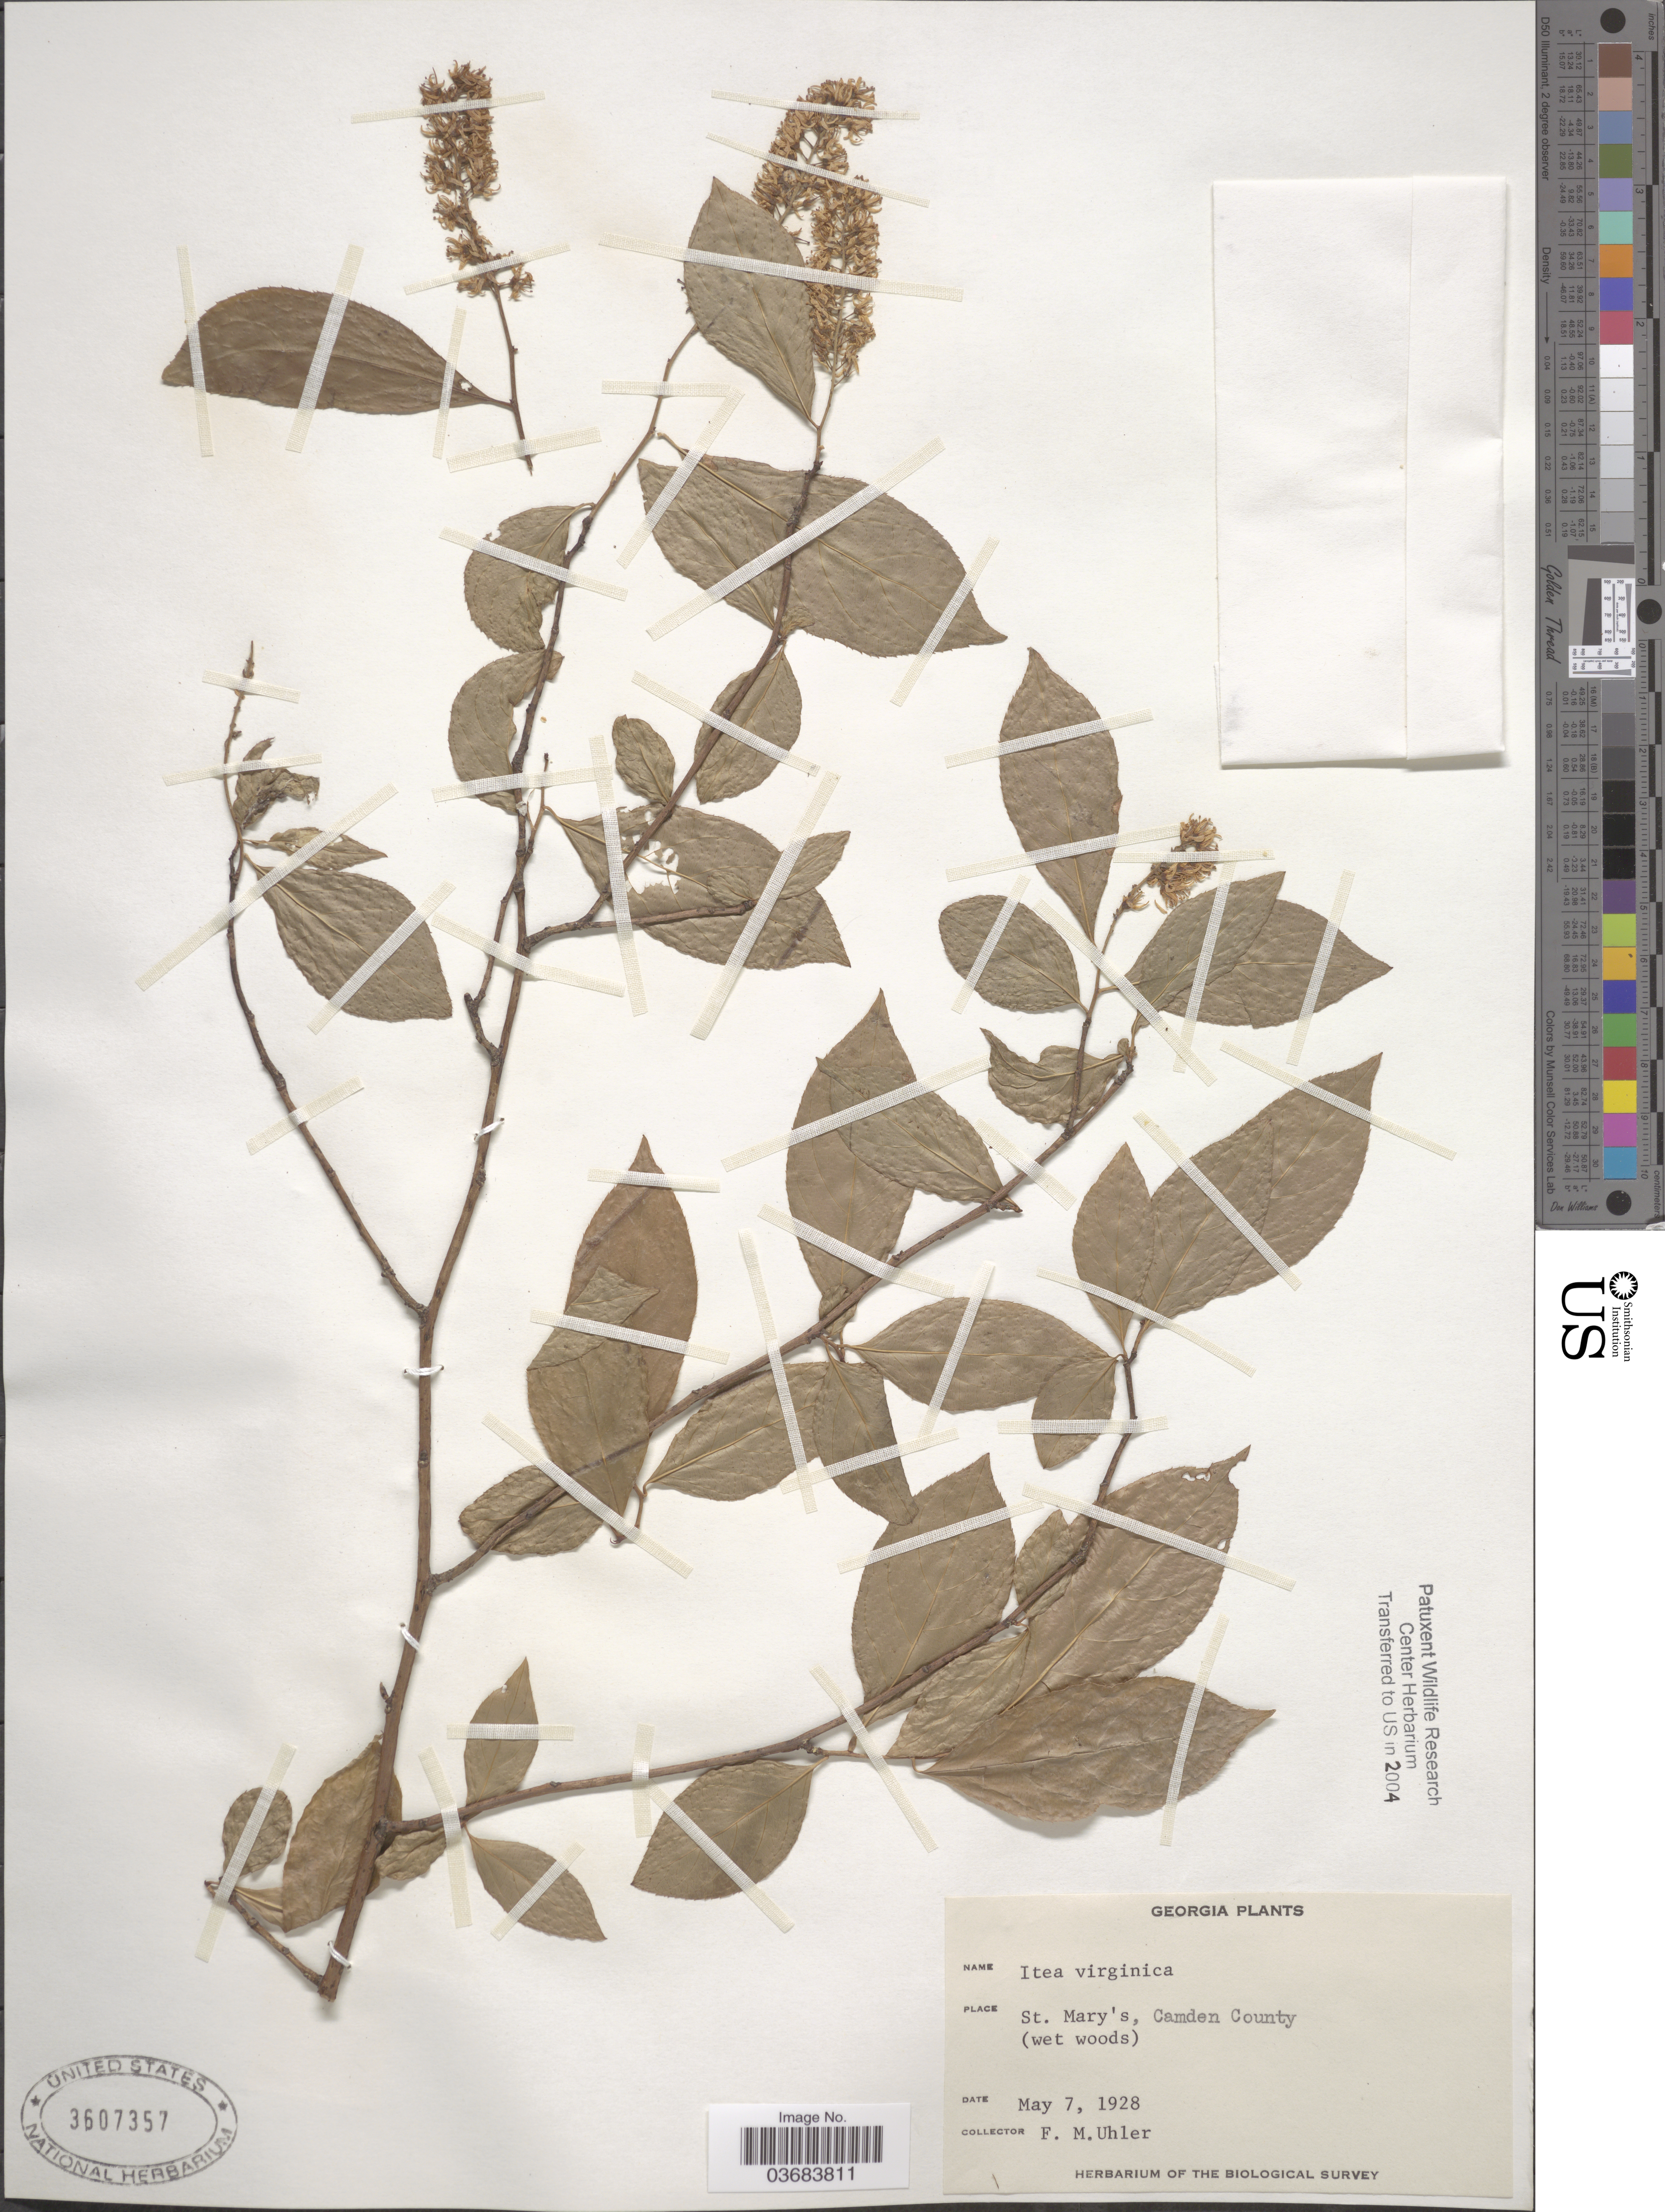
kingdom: Plantae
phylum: Tracheophyta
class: Magnoliopsida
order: Saxifragales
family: Iteaceae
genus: Itea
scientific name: Itea virginica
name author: L.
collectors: F. M. Uhler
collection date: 1928-05-07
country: United States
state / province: Georgia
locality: St. Mary's, Camden County. Biological Survey.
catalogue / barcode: US 3607357